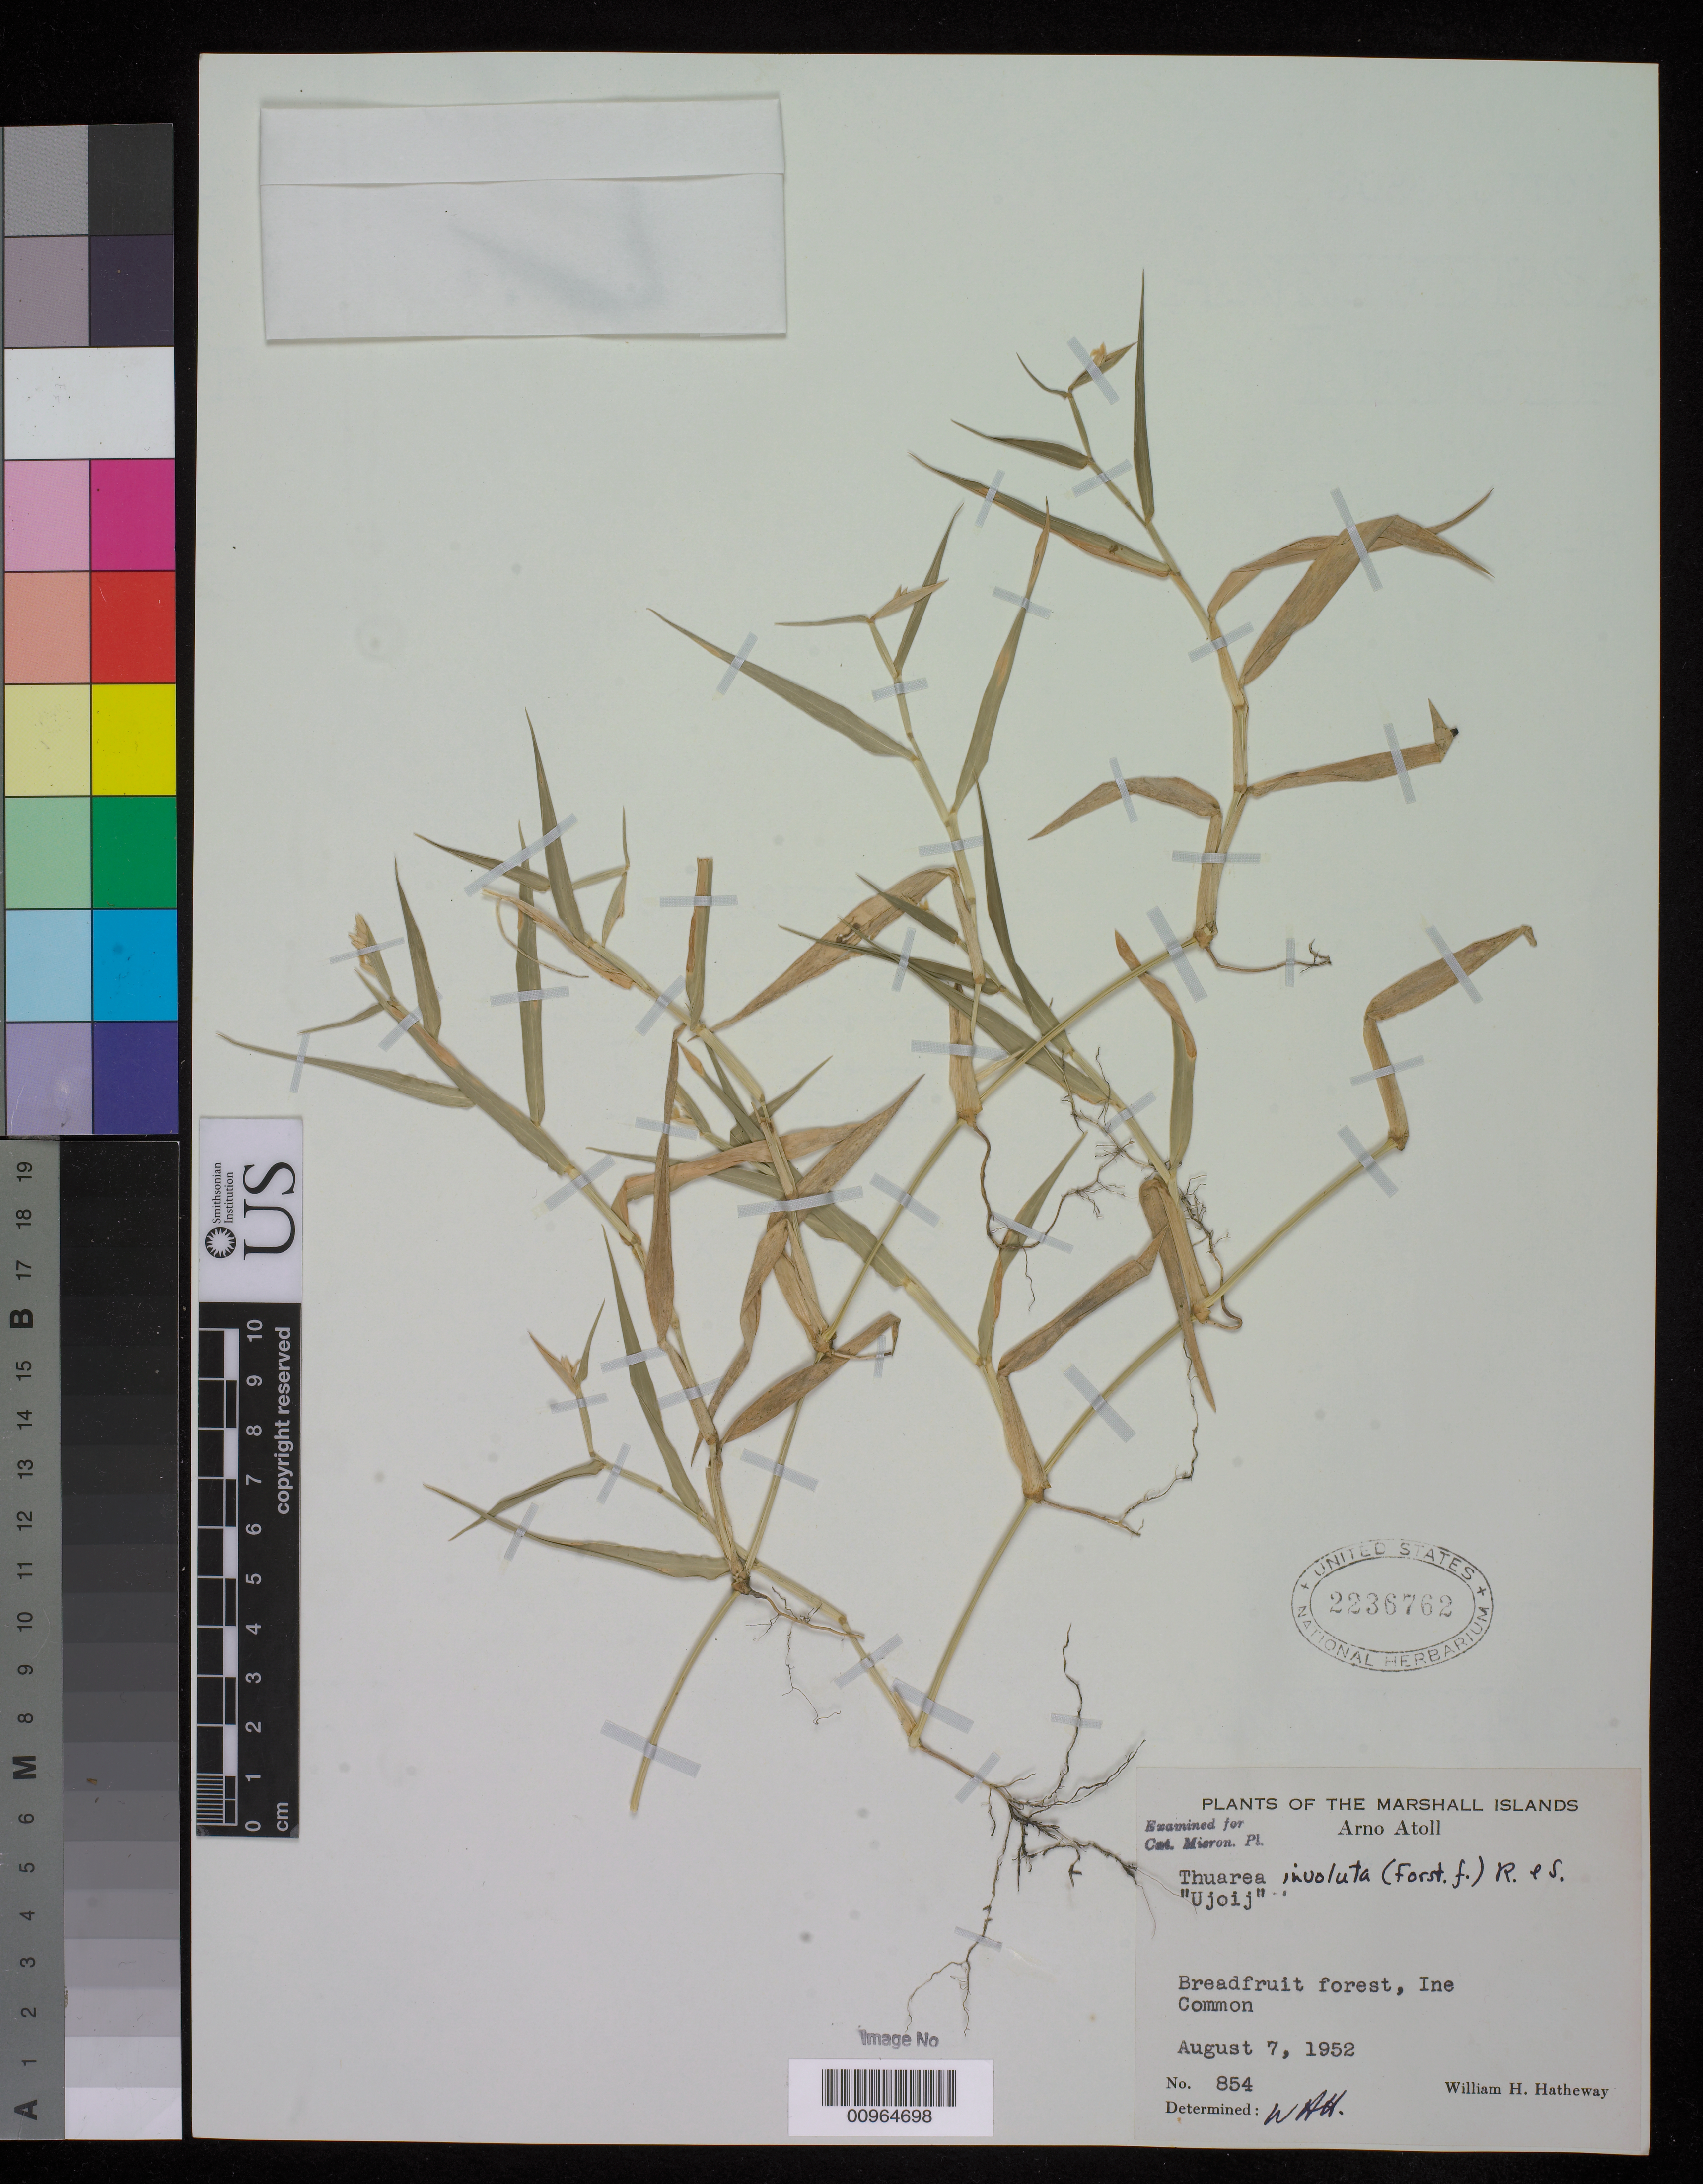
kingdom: Plantae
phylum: Tracheophyta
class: Liliopsida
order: Poales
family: Poaceae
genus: Thuarea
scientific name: Thuarea involuta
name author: (G. Forst.) R. Br. ex Sm.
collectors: W. H. Hatheway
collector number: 854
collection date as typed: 07 Aug 1952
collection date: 1952-08-07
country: Marshall Islands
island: Arno Atoll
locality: Breadfruit forest, Ine. Common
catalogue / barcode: US 2236762